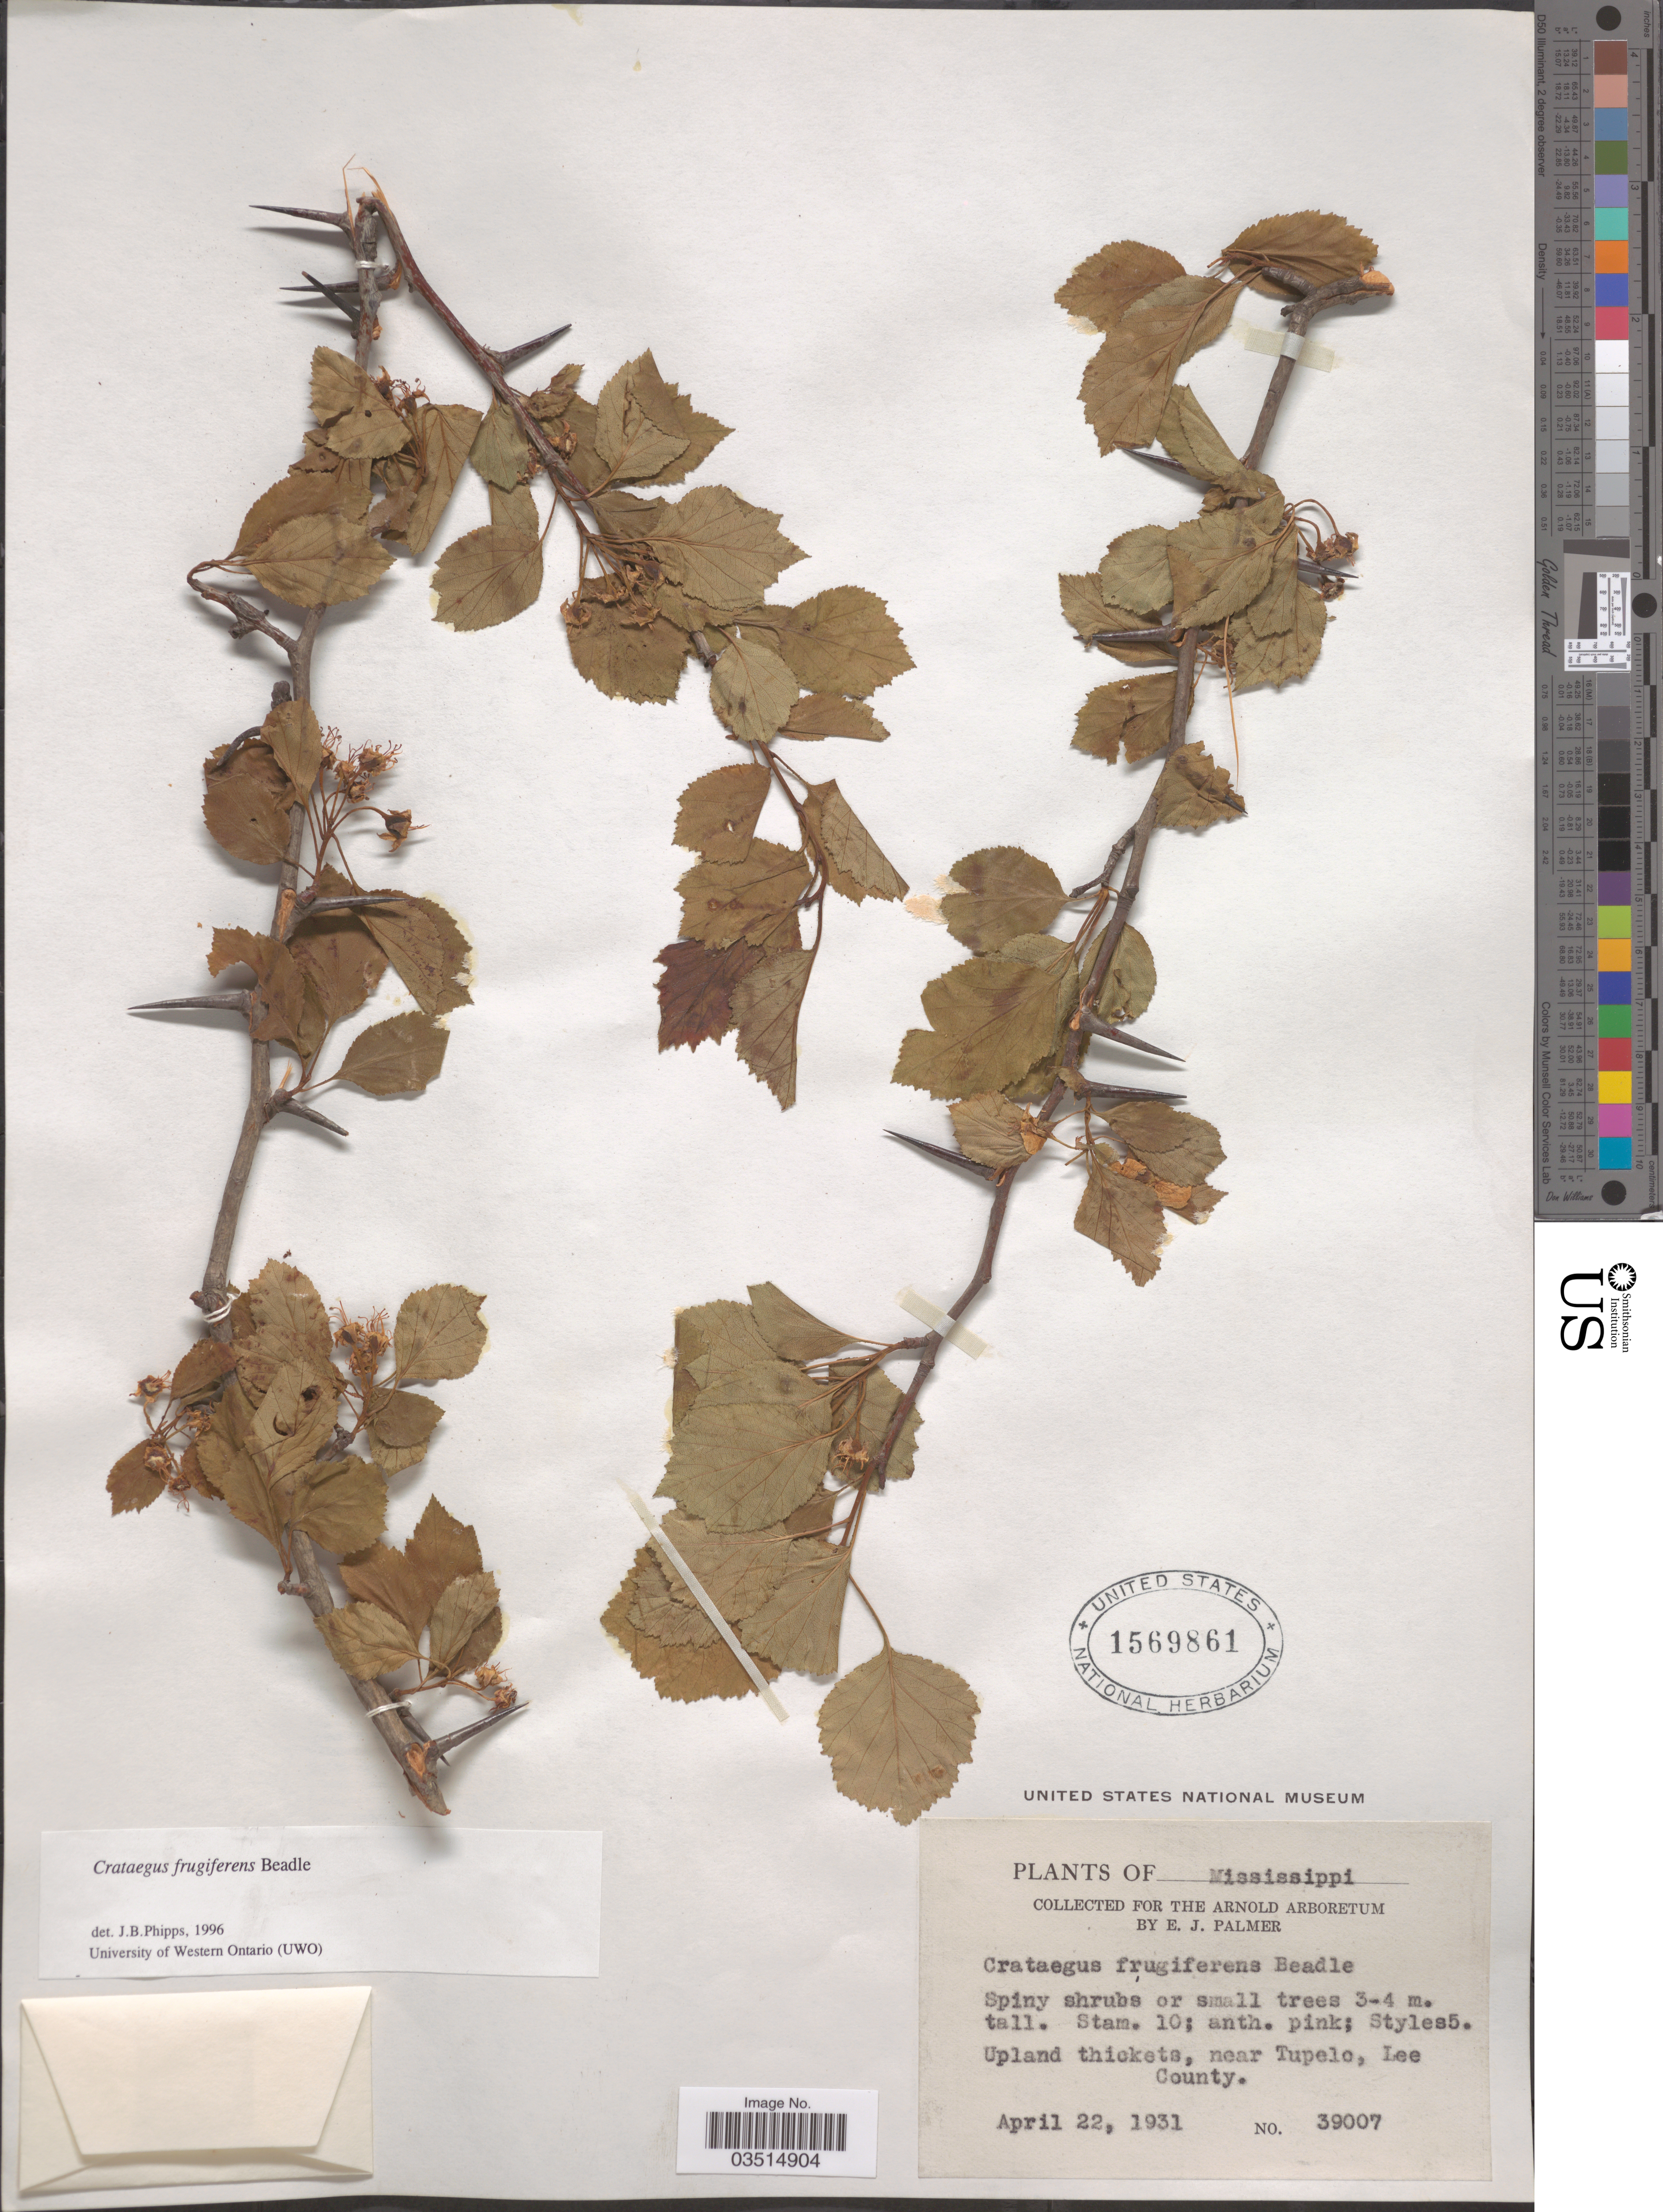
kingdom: Plantae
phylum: Tracheophyta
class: Magnoliopsida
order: Rosales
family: Rosaceae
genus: Crataegus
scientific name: Crataegus frugiferens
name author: Beadle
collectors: E. J. Palmer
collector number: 39007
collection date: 1931-04-22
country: United States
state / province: Mississippi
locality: Near Tupelo, Lee County.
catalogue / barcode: US 1569861